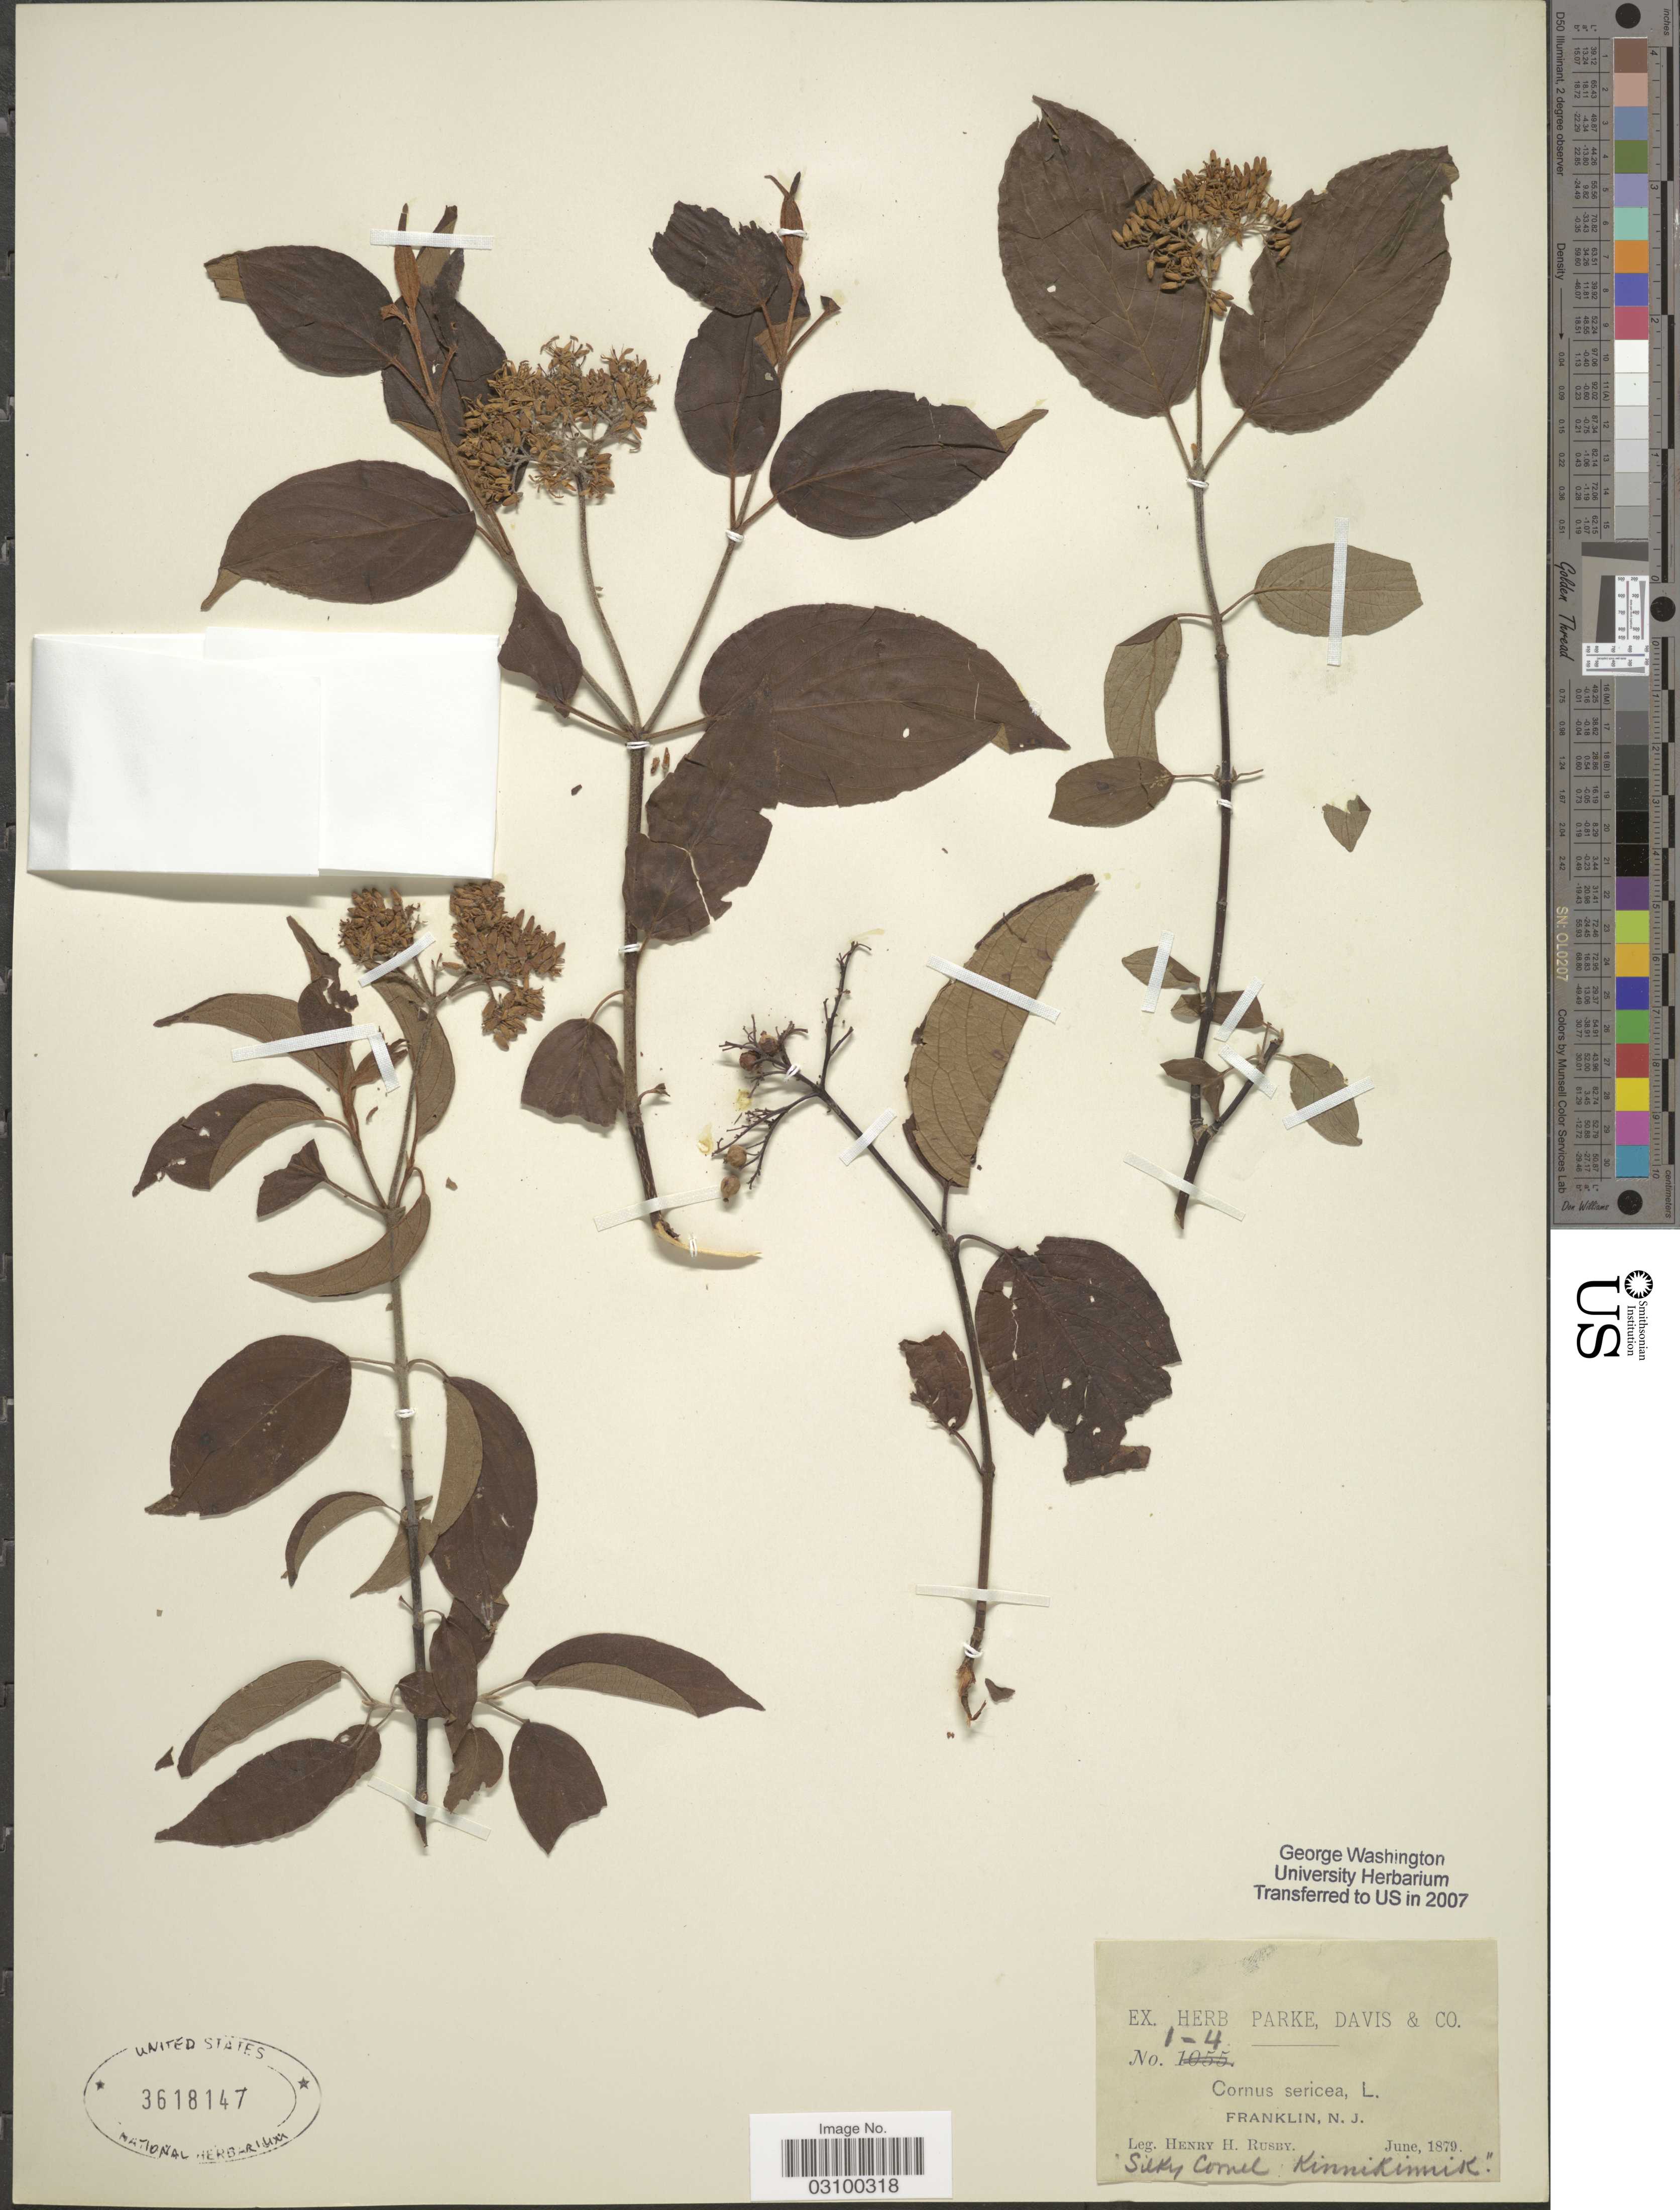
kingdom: Plantae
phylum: Tracheophyta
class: Magnoliopsida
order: Cornales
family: Cornaceae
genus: Cornus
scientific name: Cornus sericea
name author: L.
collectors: H. H. Rusby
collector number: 1-4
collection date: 1879-06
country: United States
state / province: New Jersey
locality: Franklin, N. J.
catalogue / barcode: US 3618147